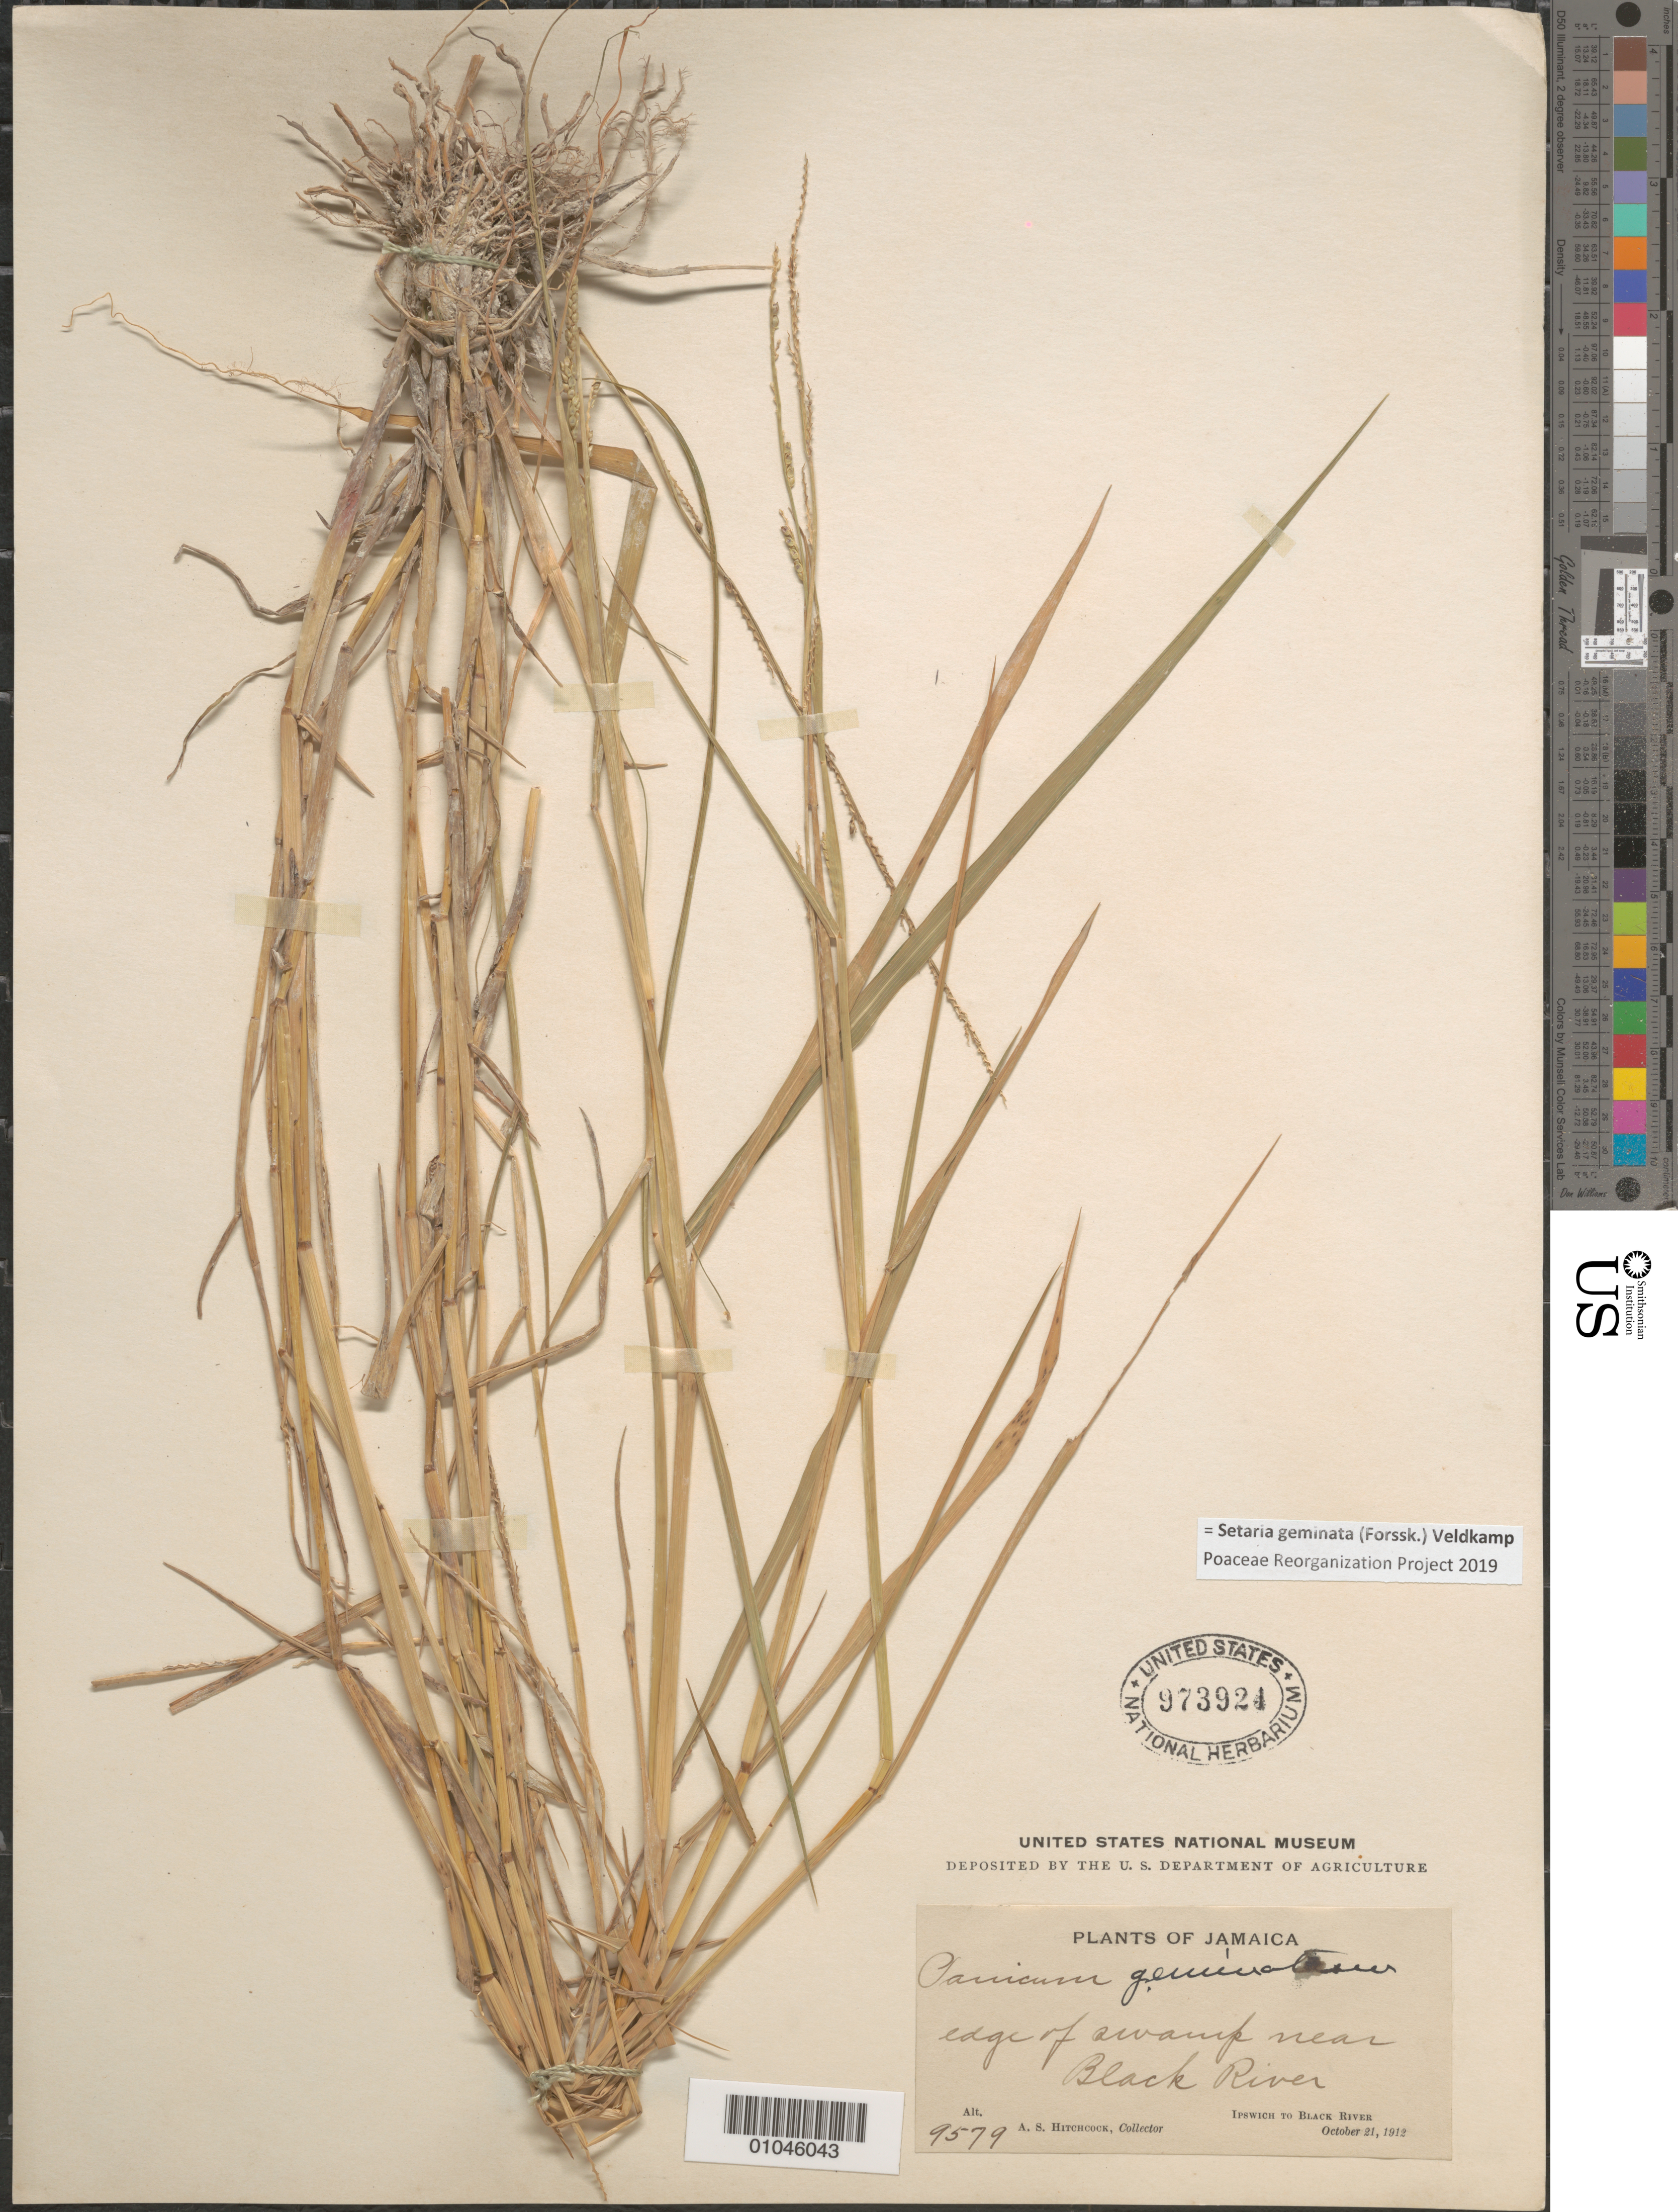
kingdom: Plantae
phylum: Tracheophyta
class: Liliopsida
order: Poales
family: Poaceae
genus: Paspalidium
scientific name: Paspalidium geminatum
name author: (Forssk.) Stapf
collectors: A. S. Hitchcock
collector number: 9579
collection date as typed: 21 Oct 1912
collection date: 1912-10-21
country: Jamaica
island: Jamaica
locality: Ipswich to Black River. edge of swamp near Black River.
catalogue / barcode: US 973924